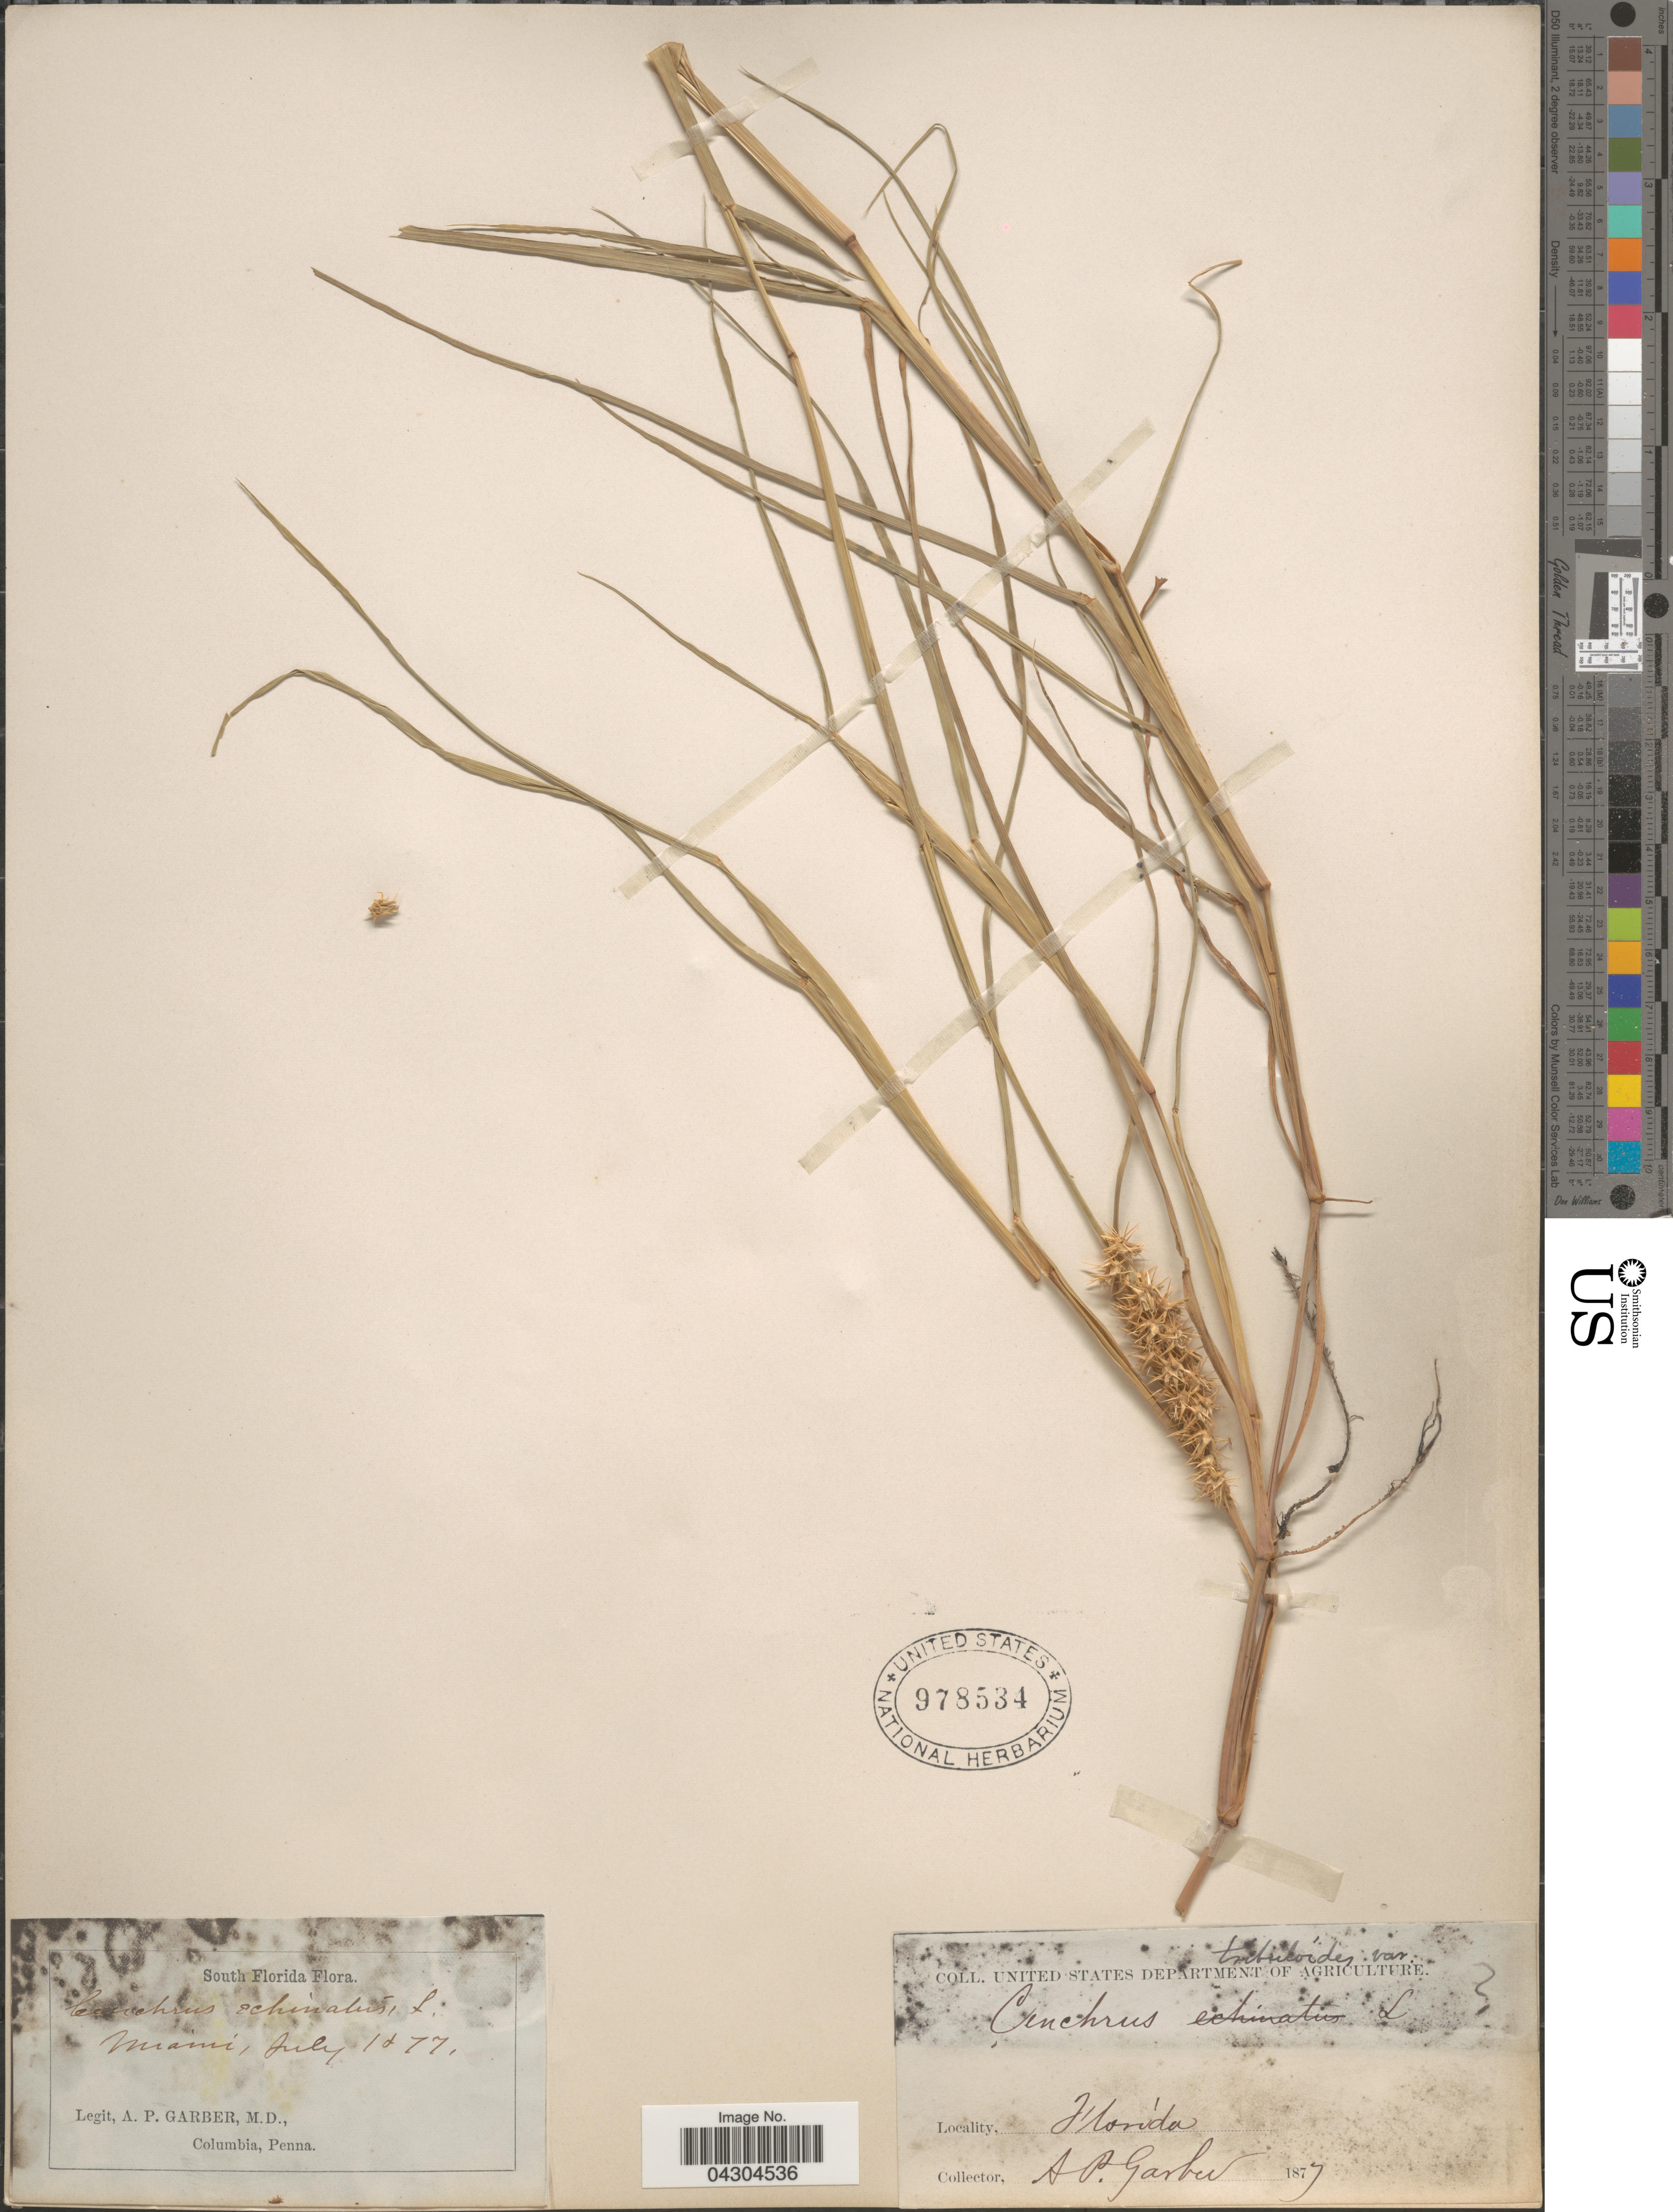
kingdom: Plantae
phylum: Tracheophyta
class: Liliopsida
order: Poales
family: Poaceae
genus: Cenchrus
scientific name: Cenchrus gracillimus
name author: Nash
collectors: A. P. Garber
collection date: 1877-07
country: United States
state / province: Florida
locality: South Florida. Miami.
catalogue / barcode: US 978534